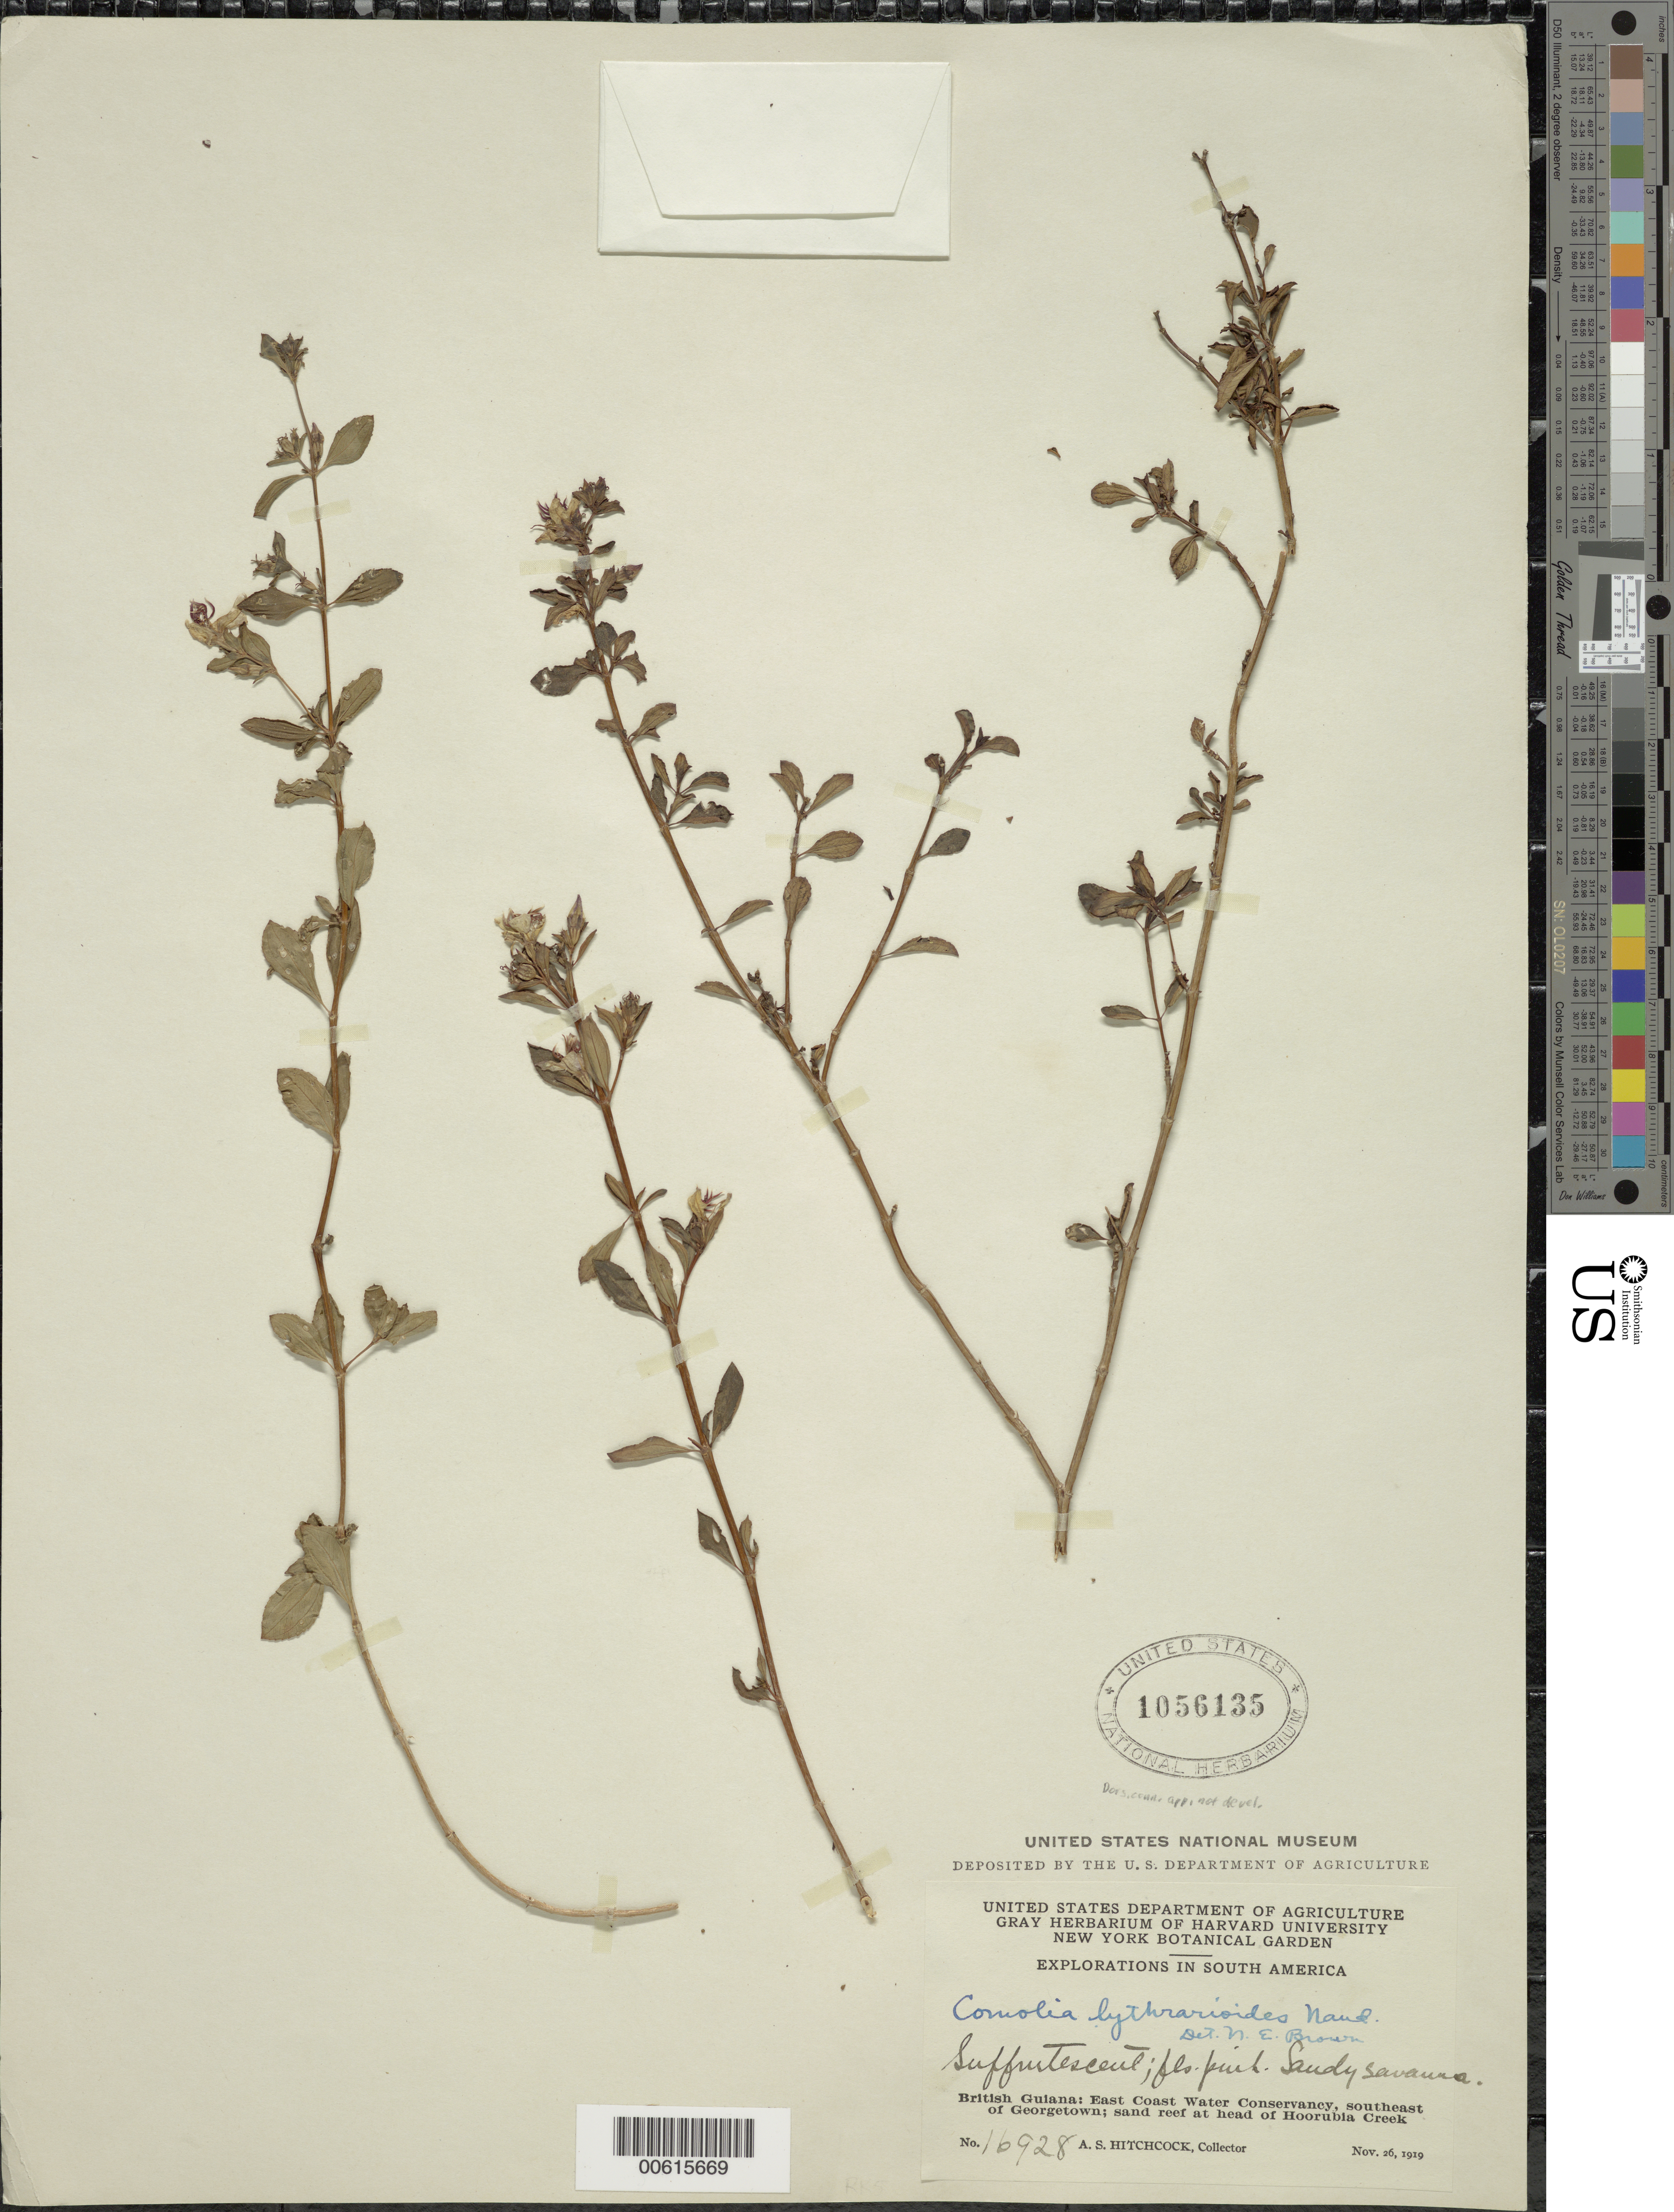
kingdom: Plantae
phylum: Tracheophyta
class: Magnoliopsida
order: Myrtales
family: Melastomataceae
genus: Comolia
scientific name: Comolia lythrarioides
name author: (Steud.) Naudin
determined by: Nunes da Silva, Diego, (RB), Jardim Botanico do Rio de Janeiro - Herbario (BRAZIL)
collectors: A. S. Hitchcock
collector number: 16928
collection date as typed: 26-Nov-19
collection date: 1919-11-26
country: Guyana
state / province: Demerara-Mahaica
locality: Hoorubea Creek, head of, SE of Georgetown, East Coast Water Conservancy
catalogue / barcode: US 1056135